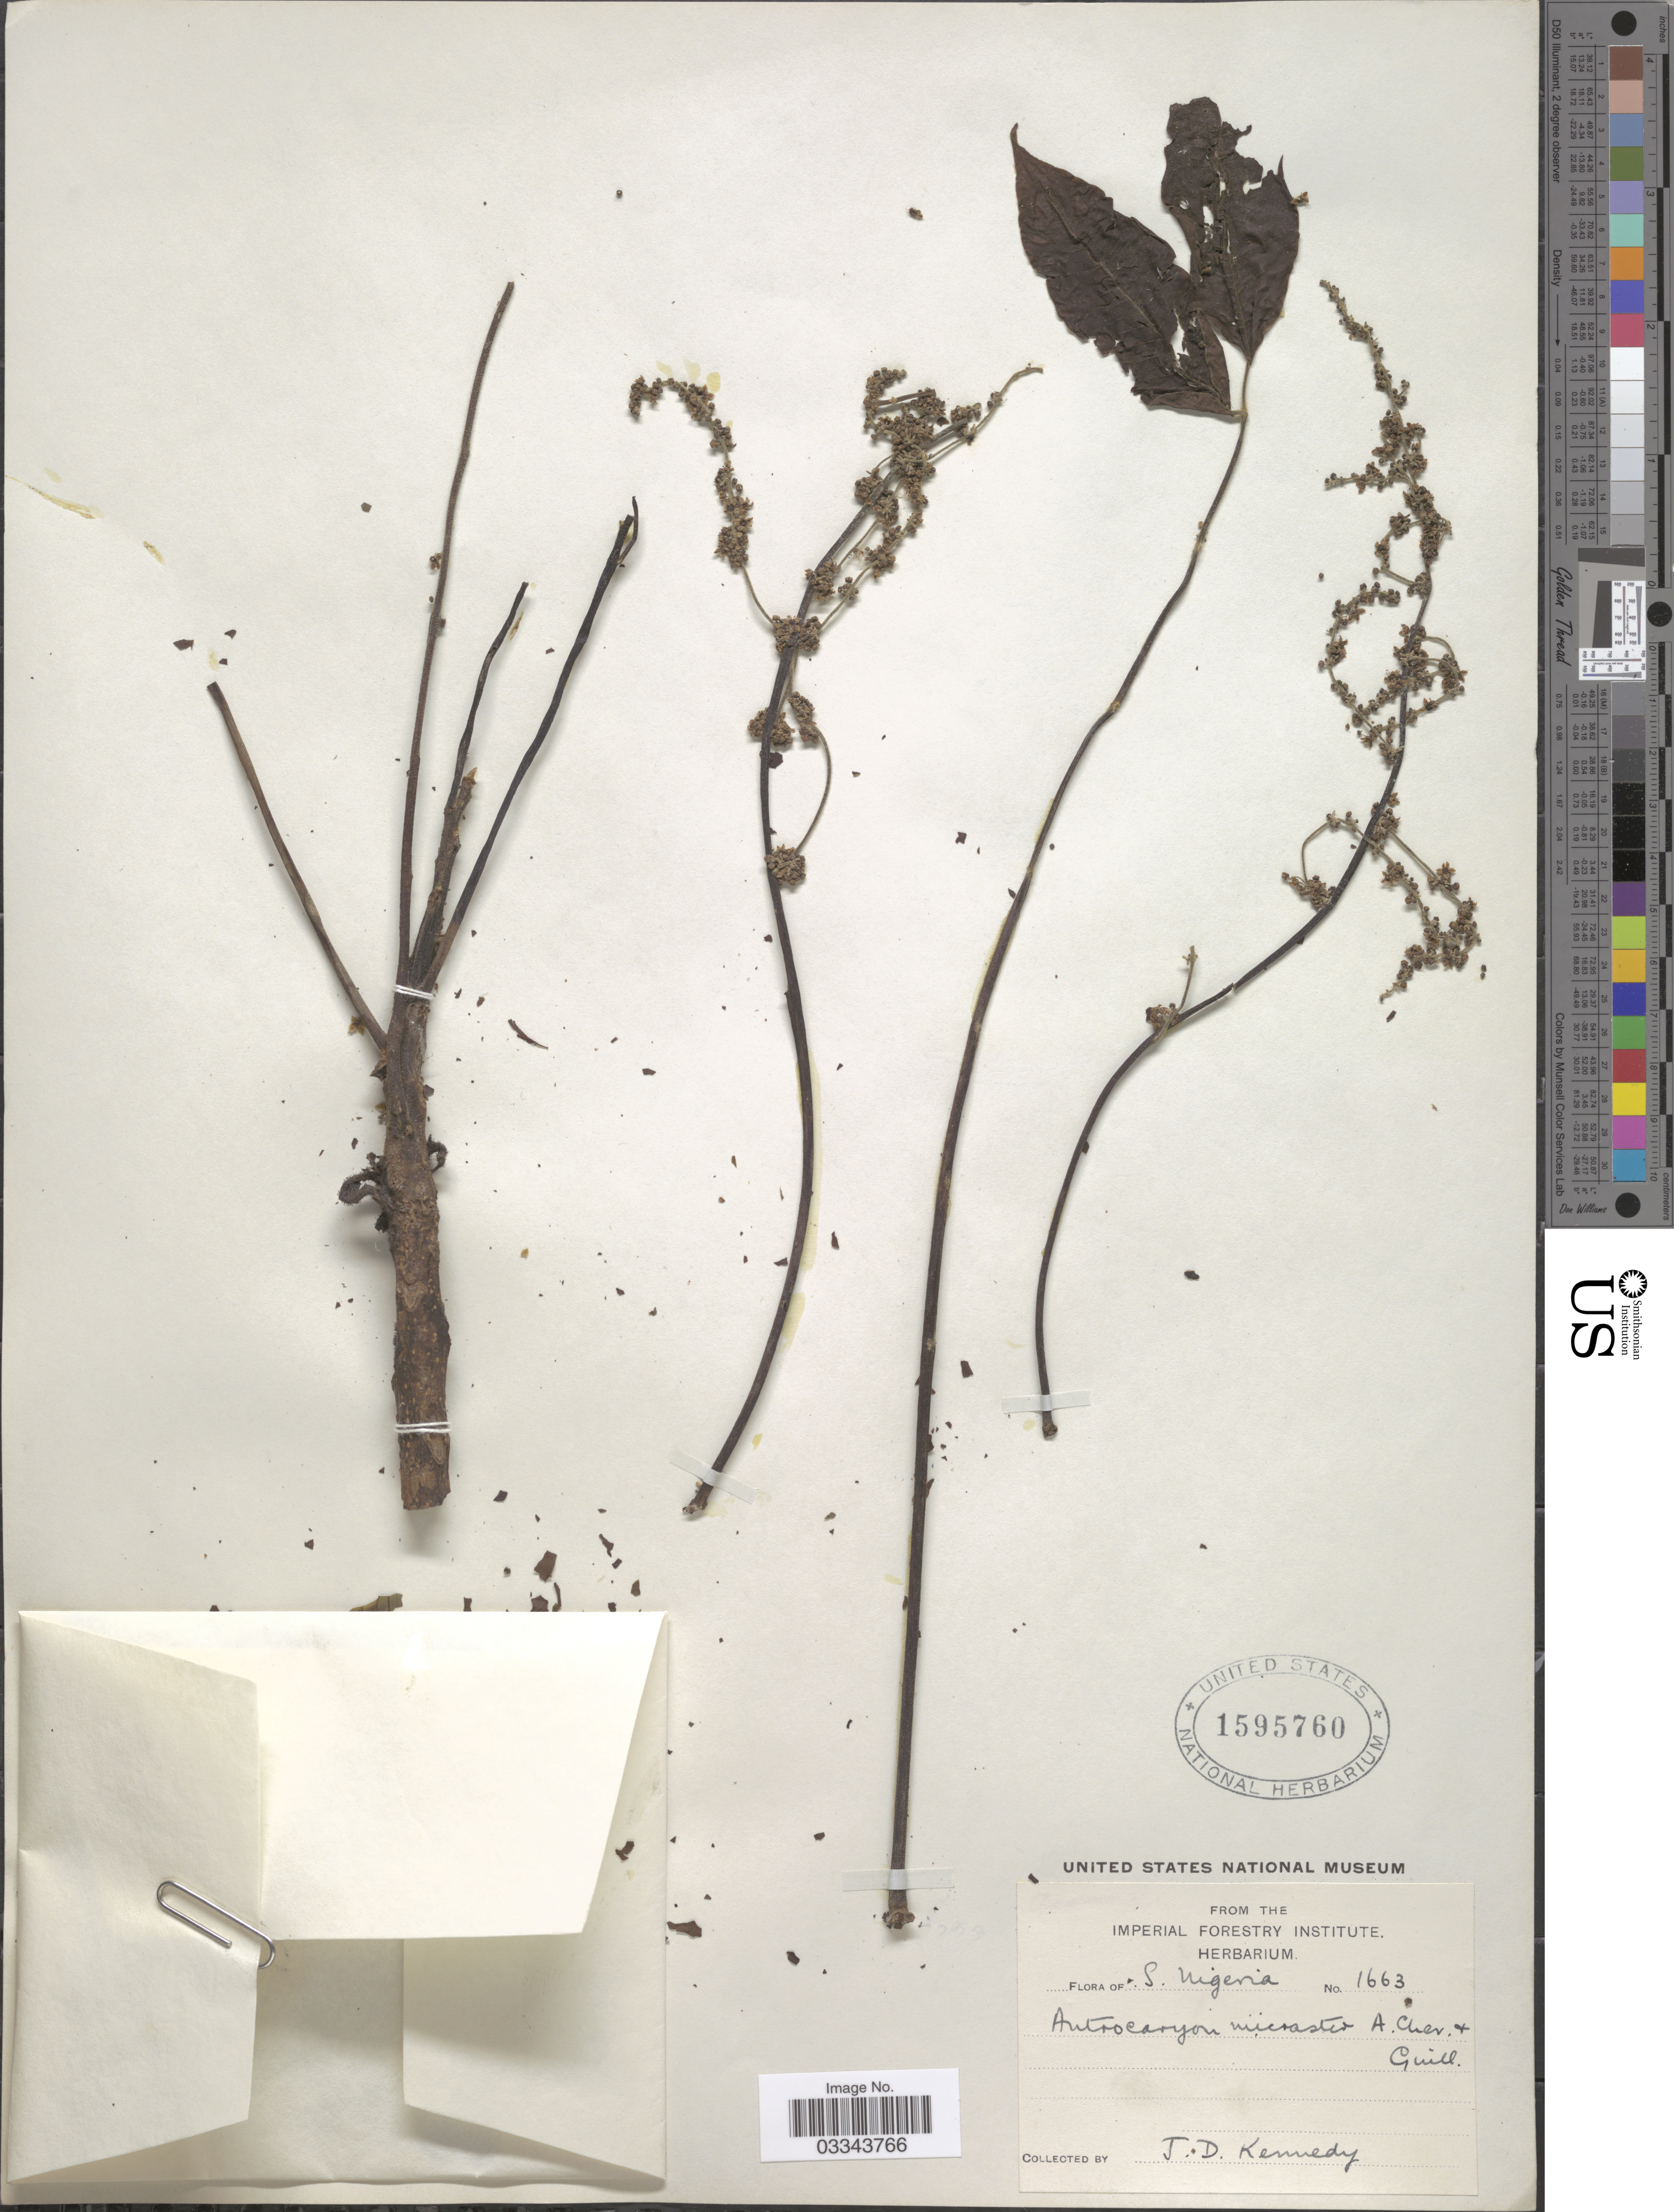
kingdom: Plantae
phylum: Tracheophyta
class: Magnoliopsida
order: Sapindales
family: Anacardiaceae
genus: Antrocaryon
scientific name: Antrocaryon micraster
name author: A. Chev. & Guill.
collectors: J. D. Kennedy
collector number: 1663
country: Nigeria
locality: S. Nigeria.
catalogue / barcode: US 1595760